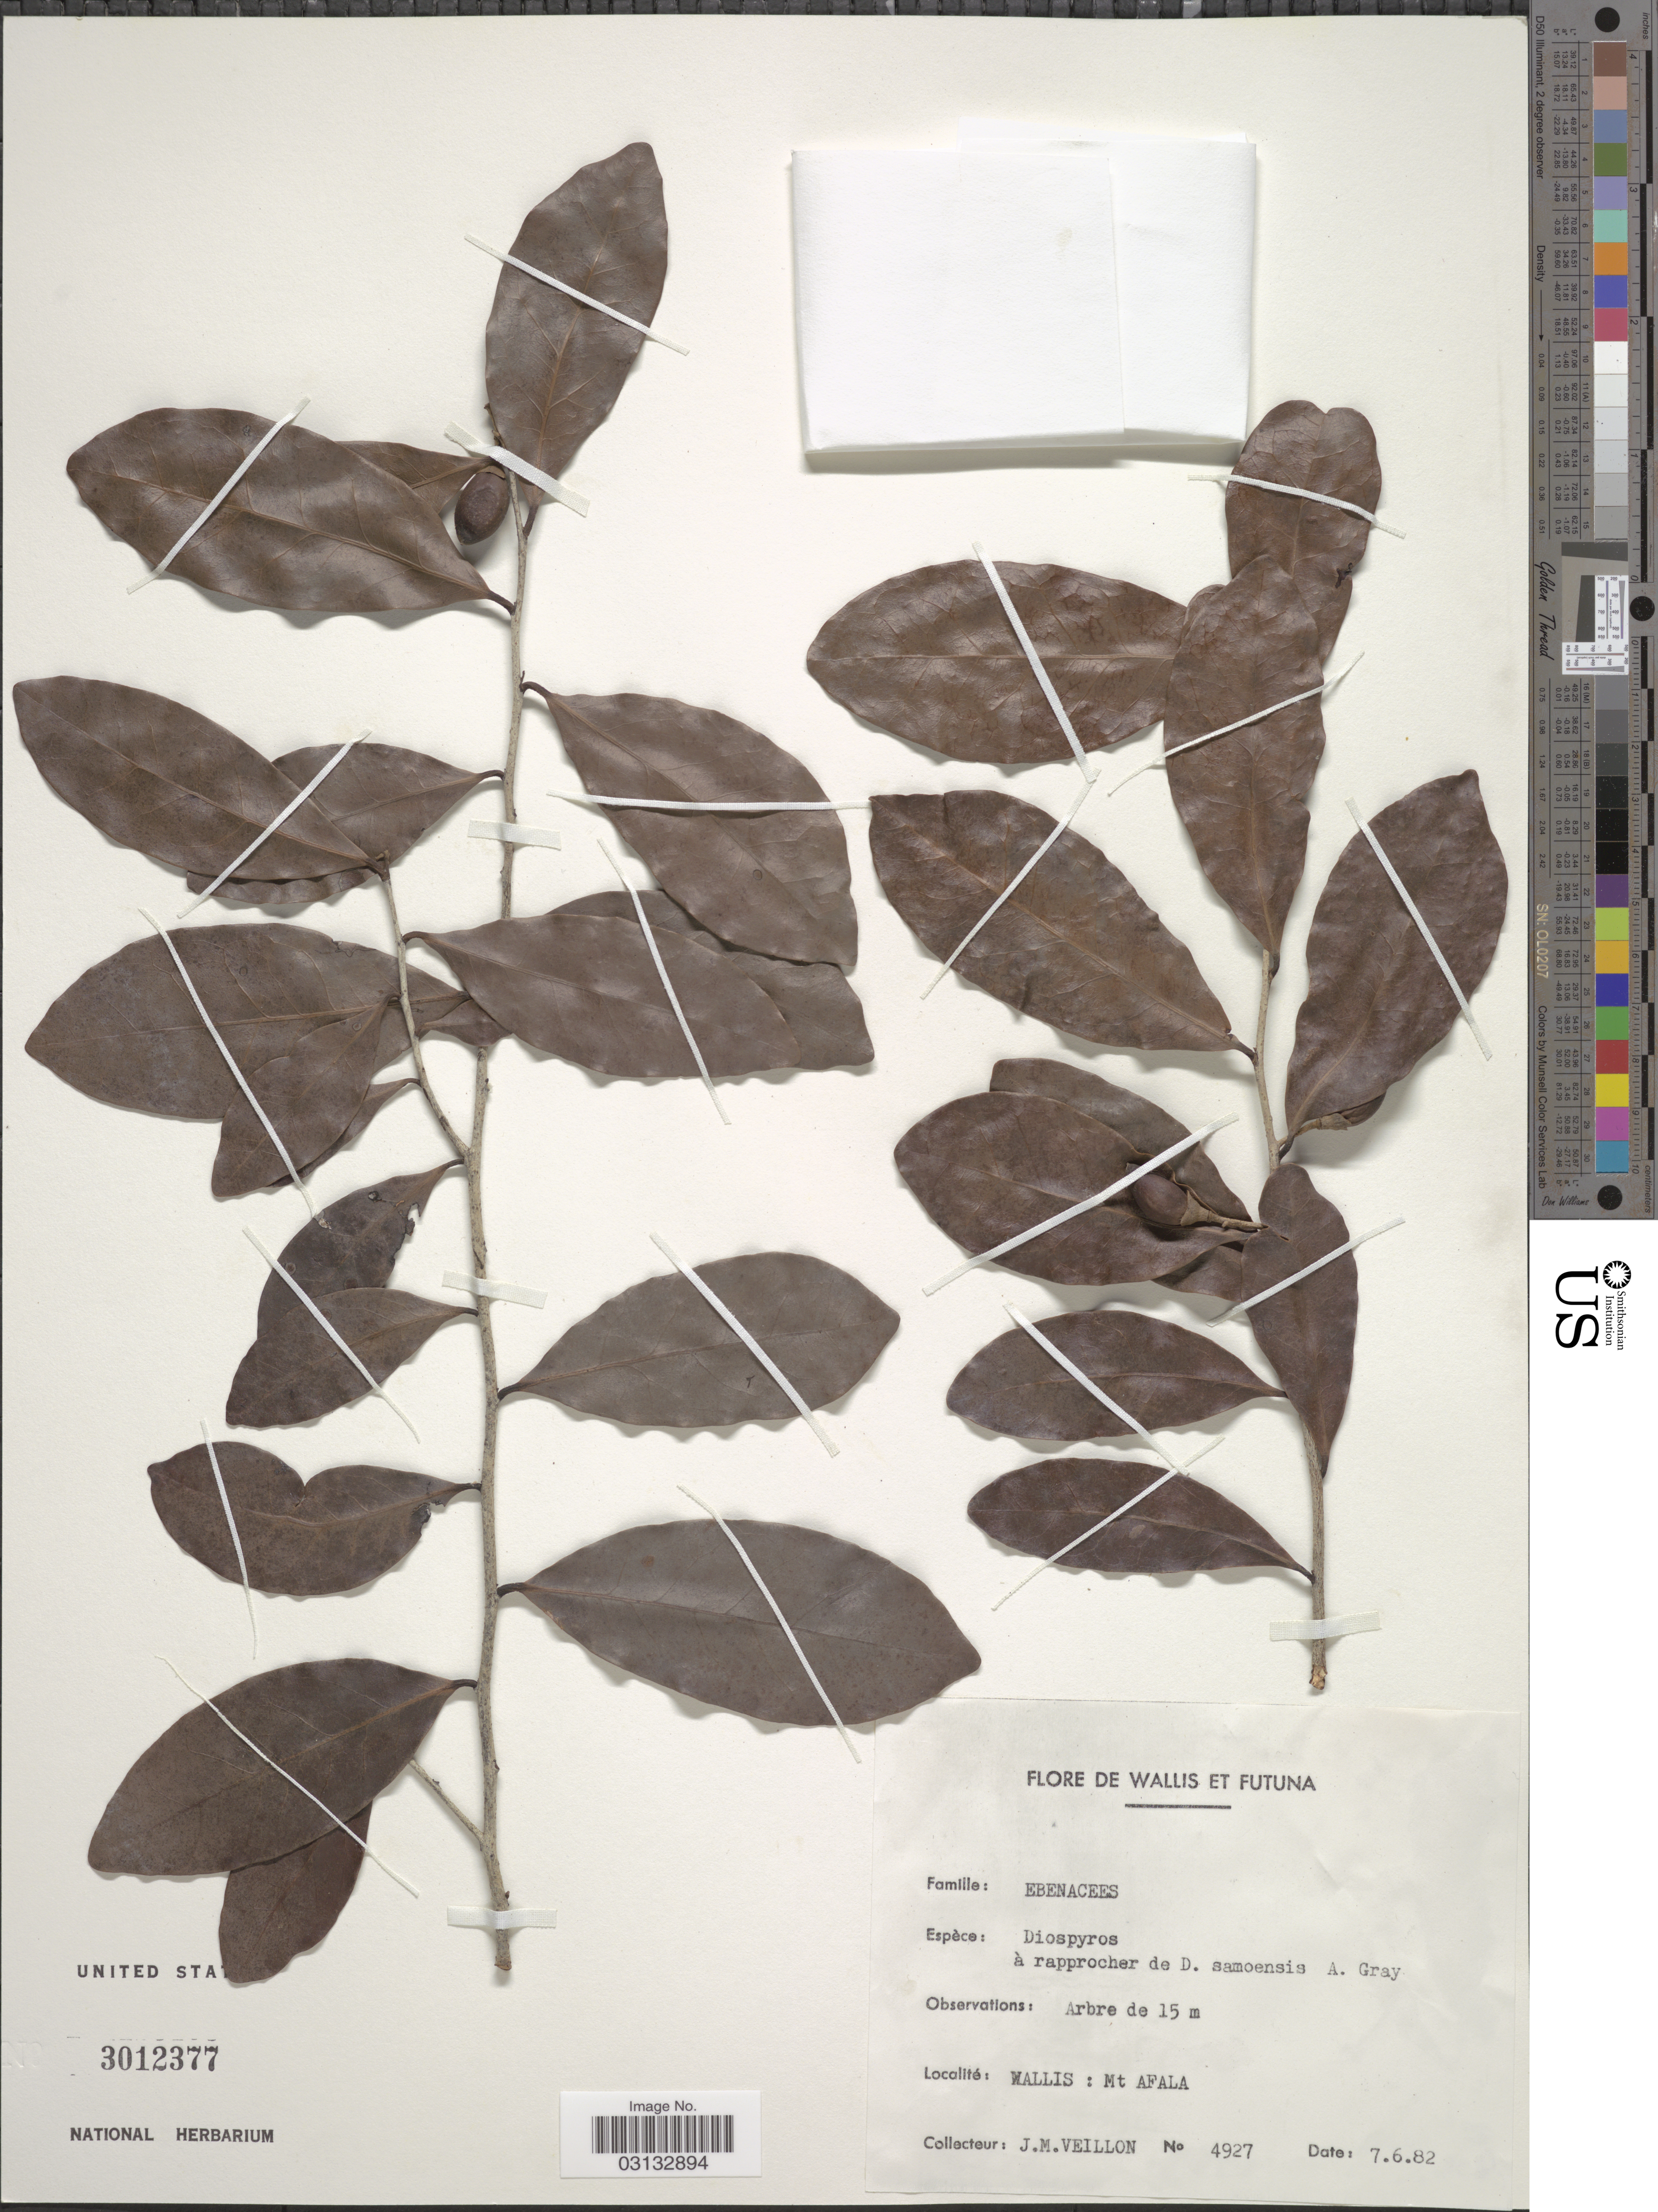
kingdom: Plantae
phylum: Tracheophyta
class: Magnoliopsida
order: Ericales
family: Ebenaceae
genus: Diospyros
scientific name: Diospyros samoensis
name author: A. Gray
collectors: J. Veillon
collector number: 4927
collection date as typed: Transcribed d/m/y: 7/6/82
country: Wallis and Futuna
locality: Wallis : Mt. Afala.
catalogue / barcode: US 3012377